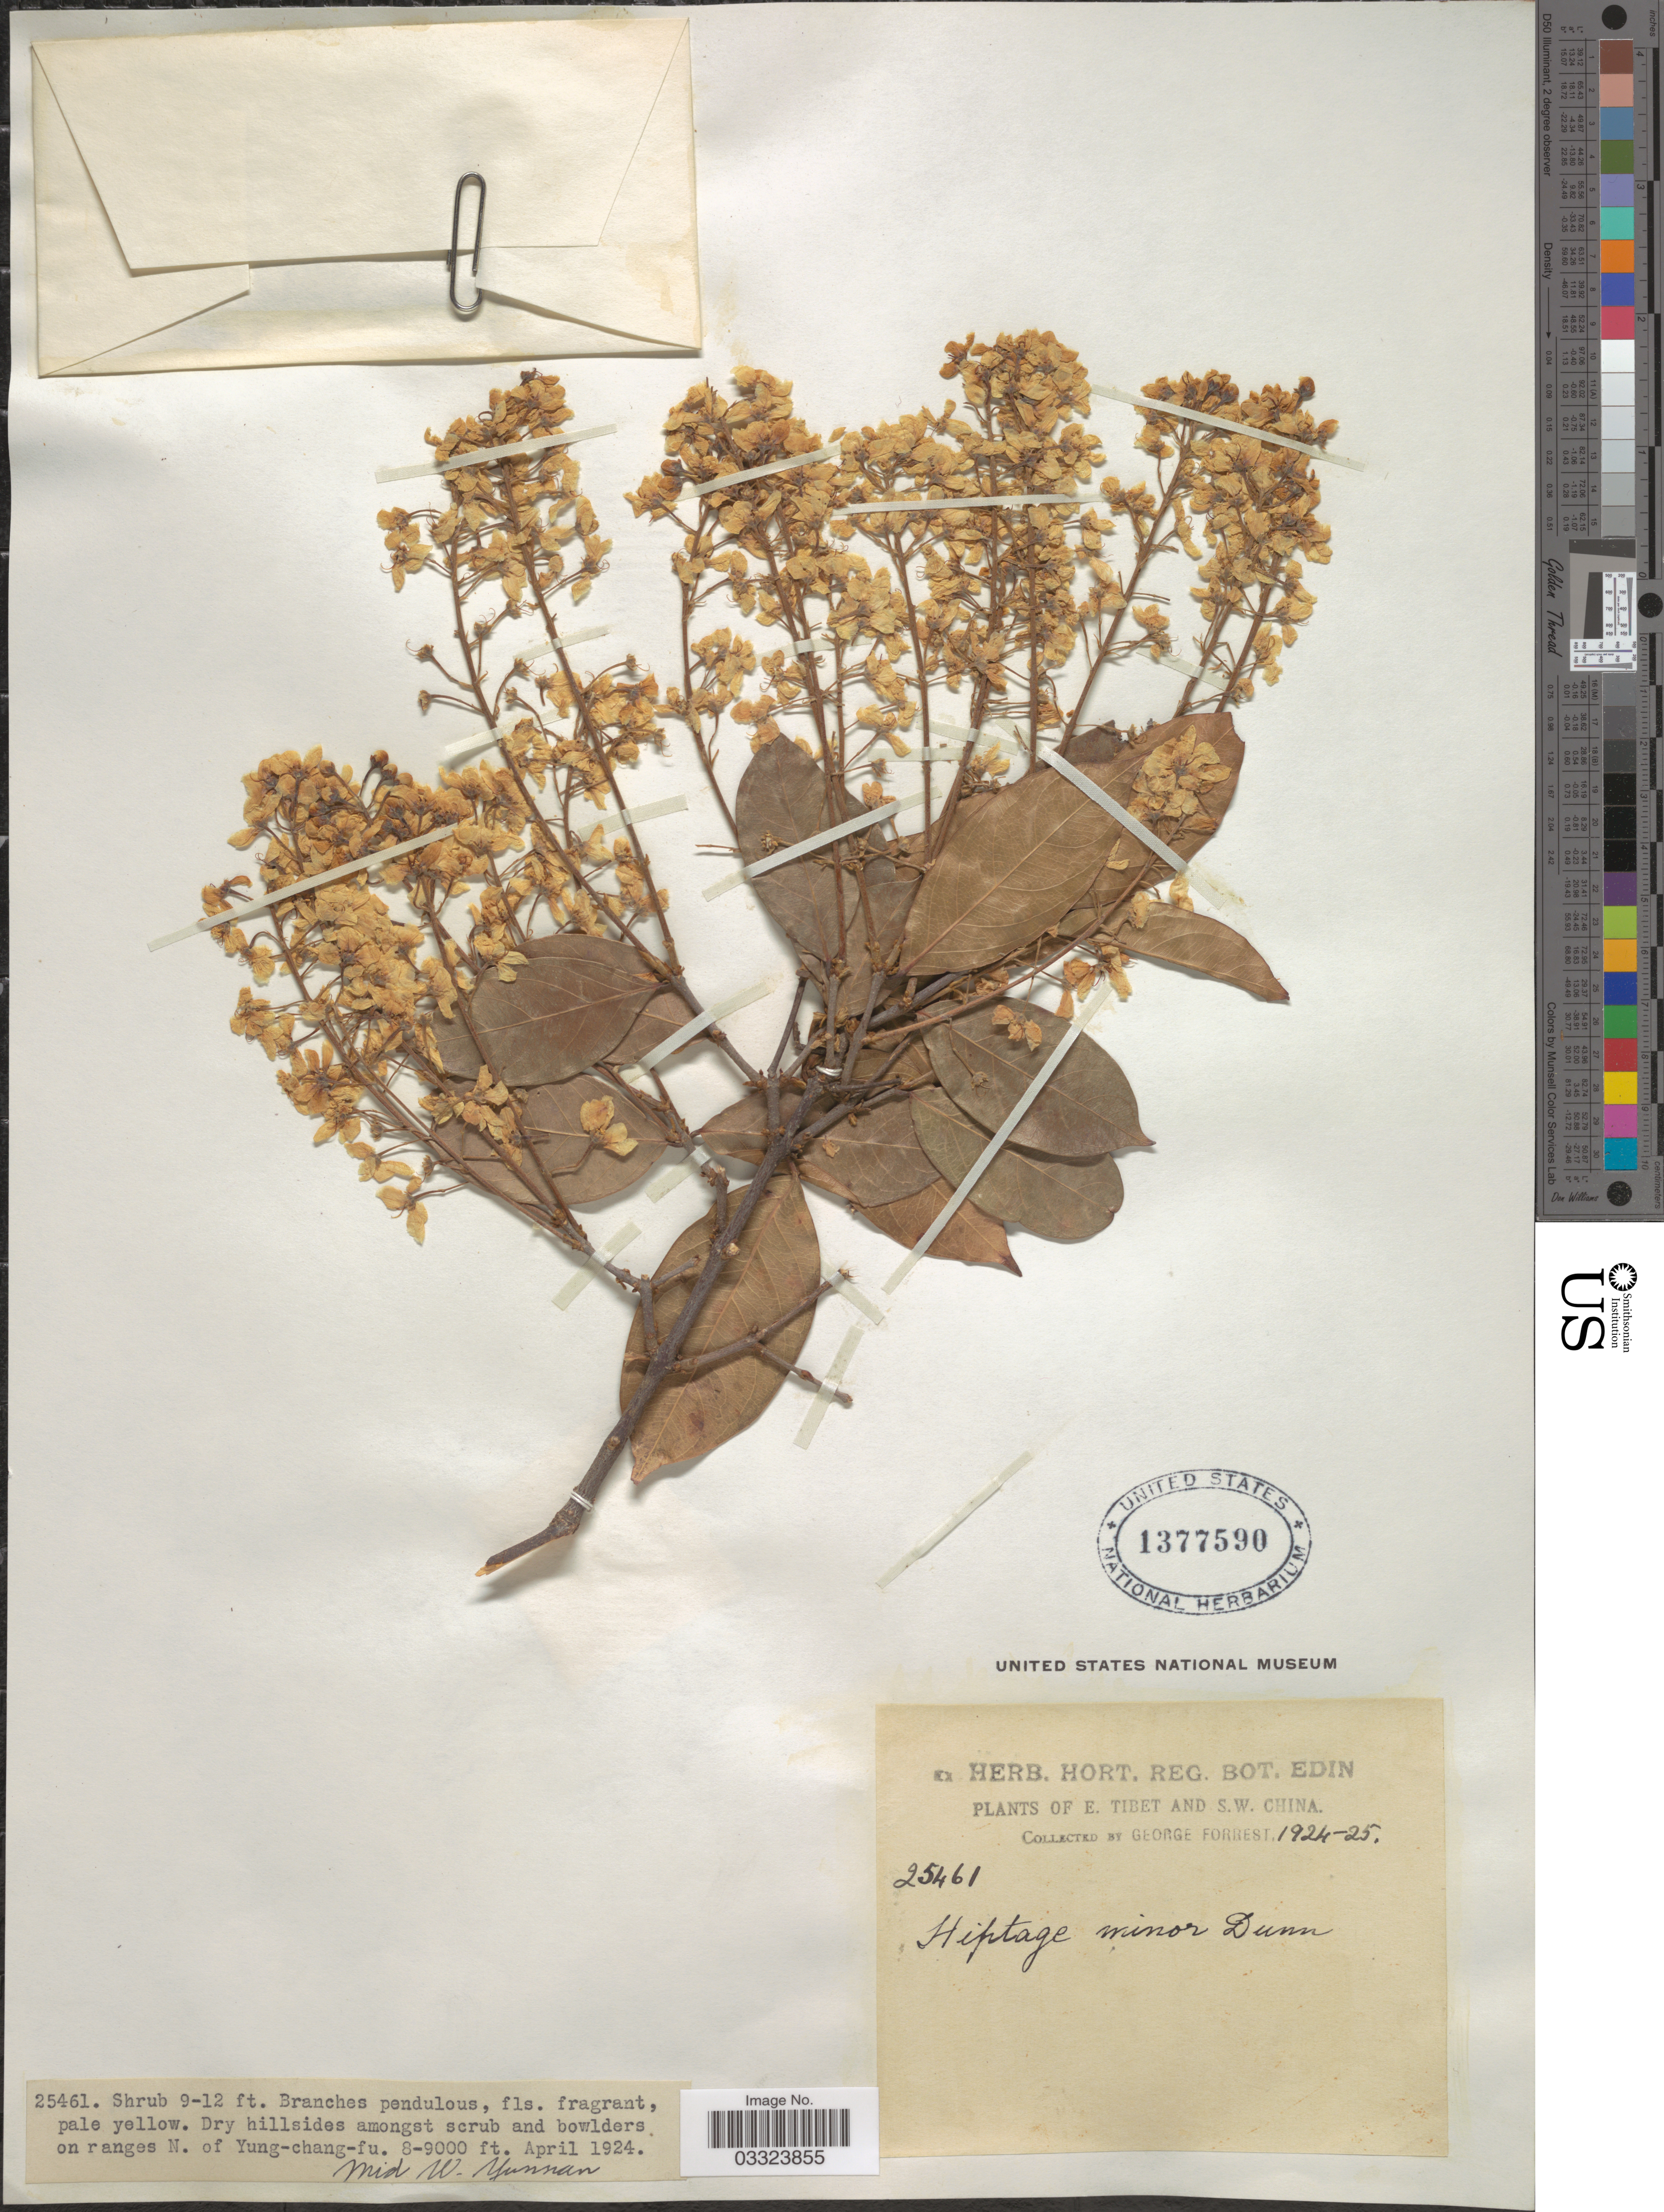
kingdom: Plantae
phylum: Tracheophyta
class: Magnoliopsida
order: Malpighiales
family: Malpighiaceae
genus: Hiptage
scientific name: Hiptage minor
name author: Dunn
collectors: G. Forrest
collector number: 25461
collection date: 1924-04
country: China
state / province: Yunnan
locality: E. Tibet and S.W. China. Dry hillsides amongst scrub and bowlders on ranges N. of Yung-chang-fu. Mid W. Yunnan.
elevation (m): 2438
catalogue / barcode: US 1377590